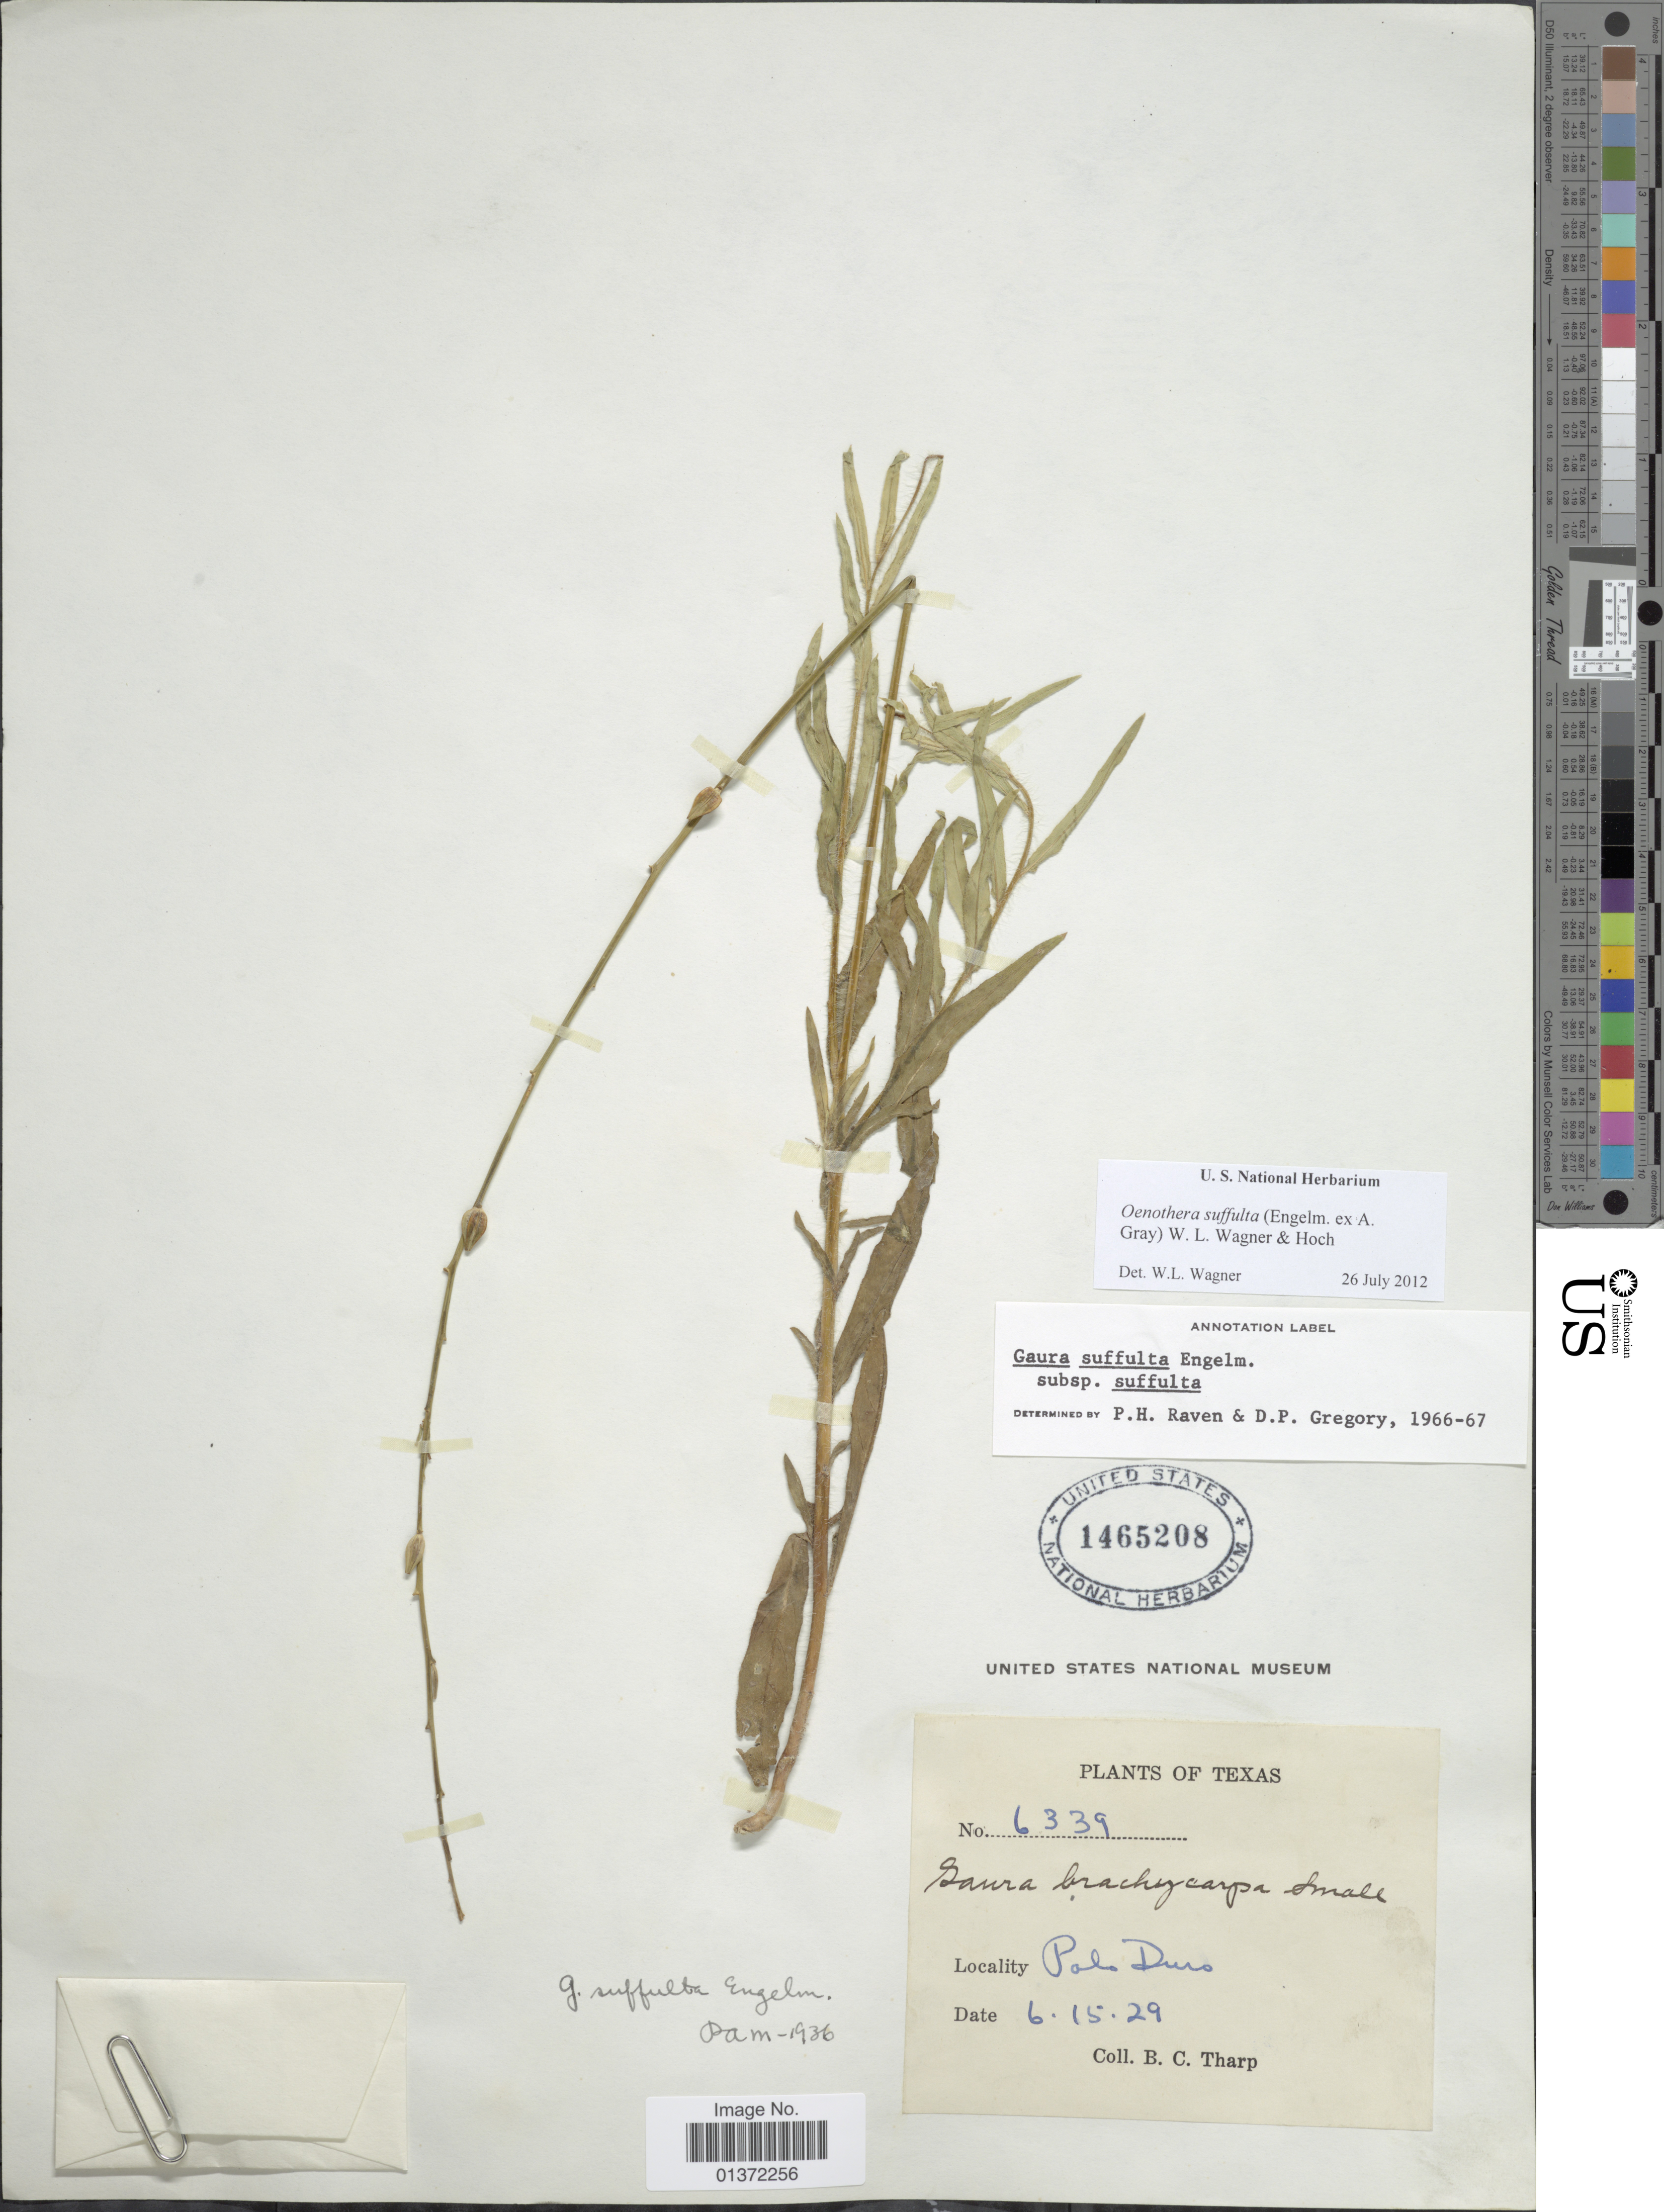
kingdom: Plantae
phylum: Tracheophyta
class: Magnoliopsida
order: Myrtales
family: Onagraceae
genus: Oenothera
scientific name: Oenothera suffulta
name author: (Engelm. ex A. Gray) W.L. Wagner & Hoch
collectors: B. C. Tharp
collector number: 6339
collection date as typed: Transcribed d/m/y: 15/6/29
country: United States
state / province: Texas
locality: Palo Duro.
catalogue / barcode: US 1465208